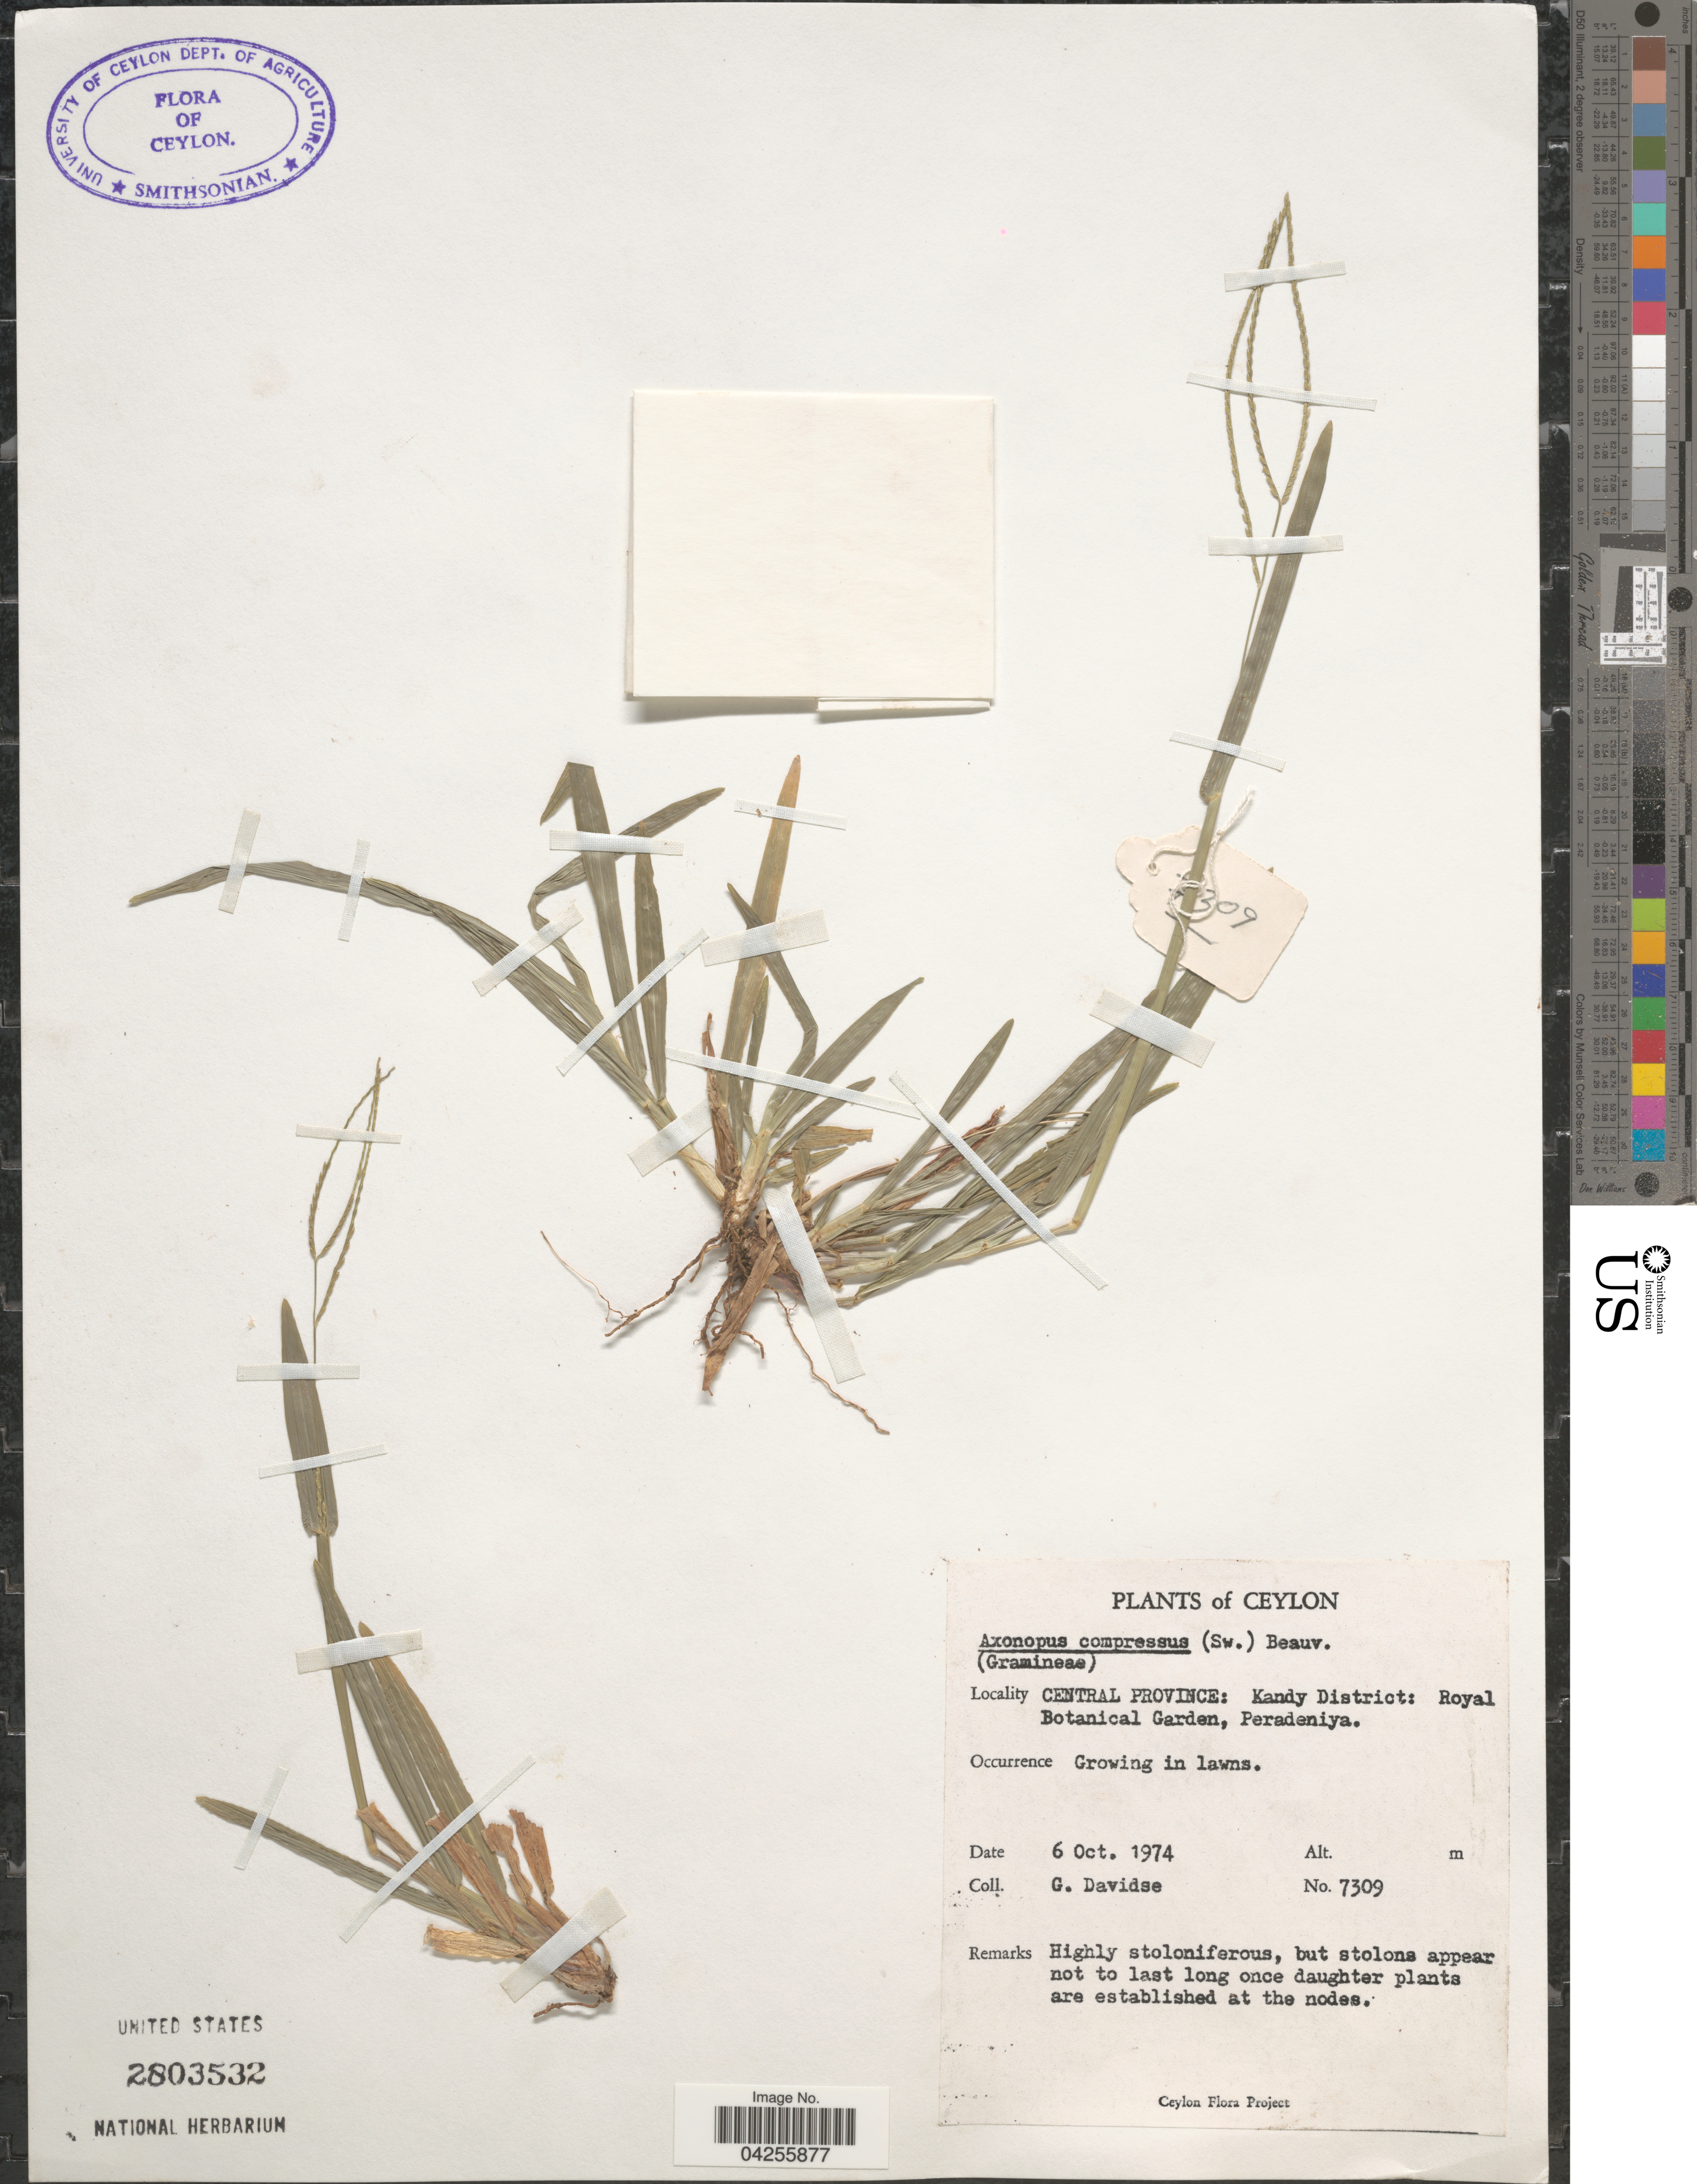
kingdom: Plantae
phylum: Tracheophyta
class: Liliopsida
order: Poales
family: Poaceae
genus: Axonopus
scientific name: Axonopus compressus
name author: (Sw.) P. Beauv.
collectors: G. Davidse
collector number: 7309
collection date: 1974-10-06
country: Sri Lanka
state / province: Central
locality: Ceylon. Kandy District: Royal Botanical Garden, Peradeniya. Growing in lawns.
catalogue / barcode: US 2803532